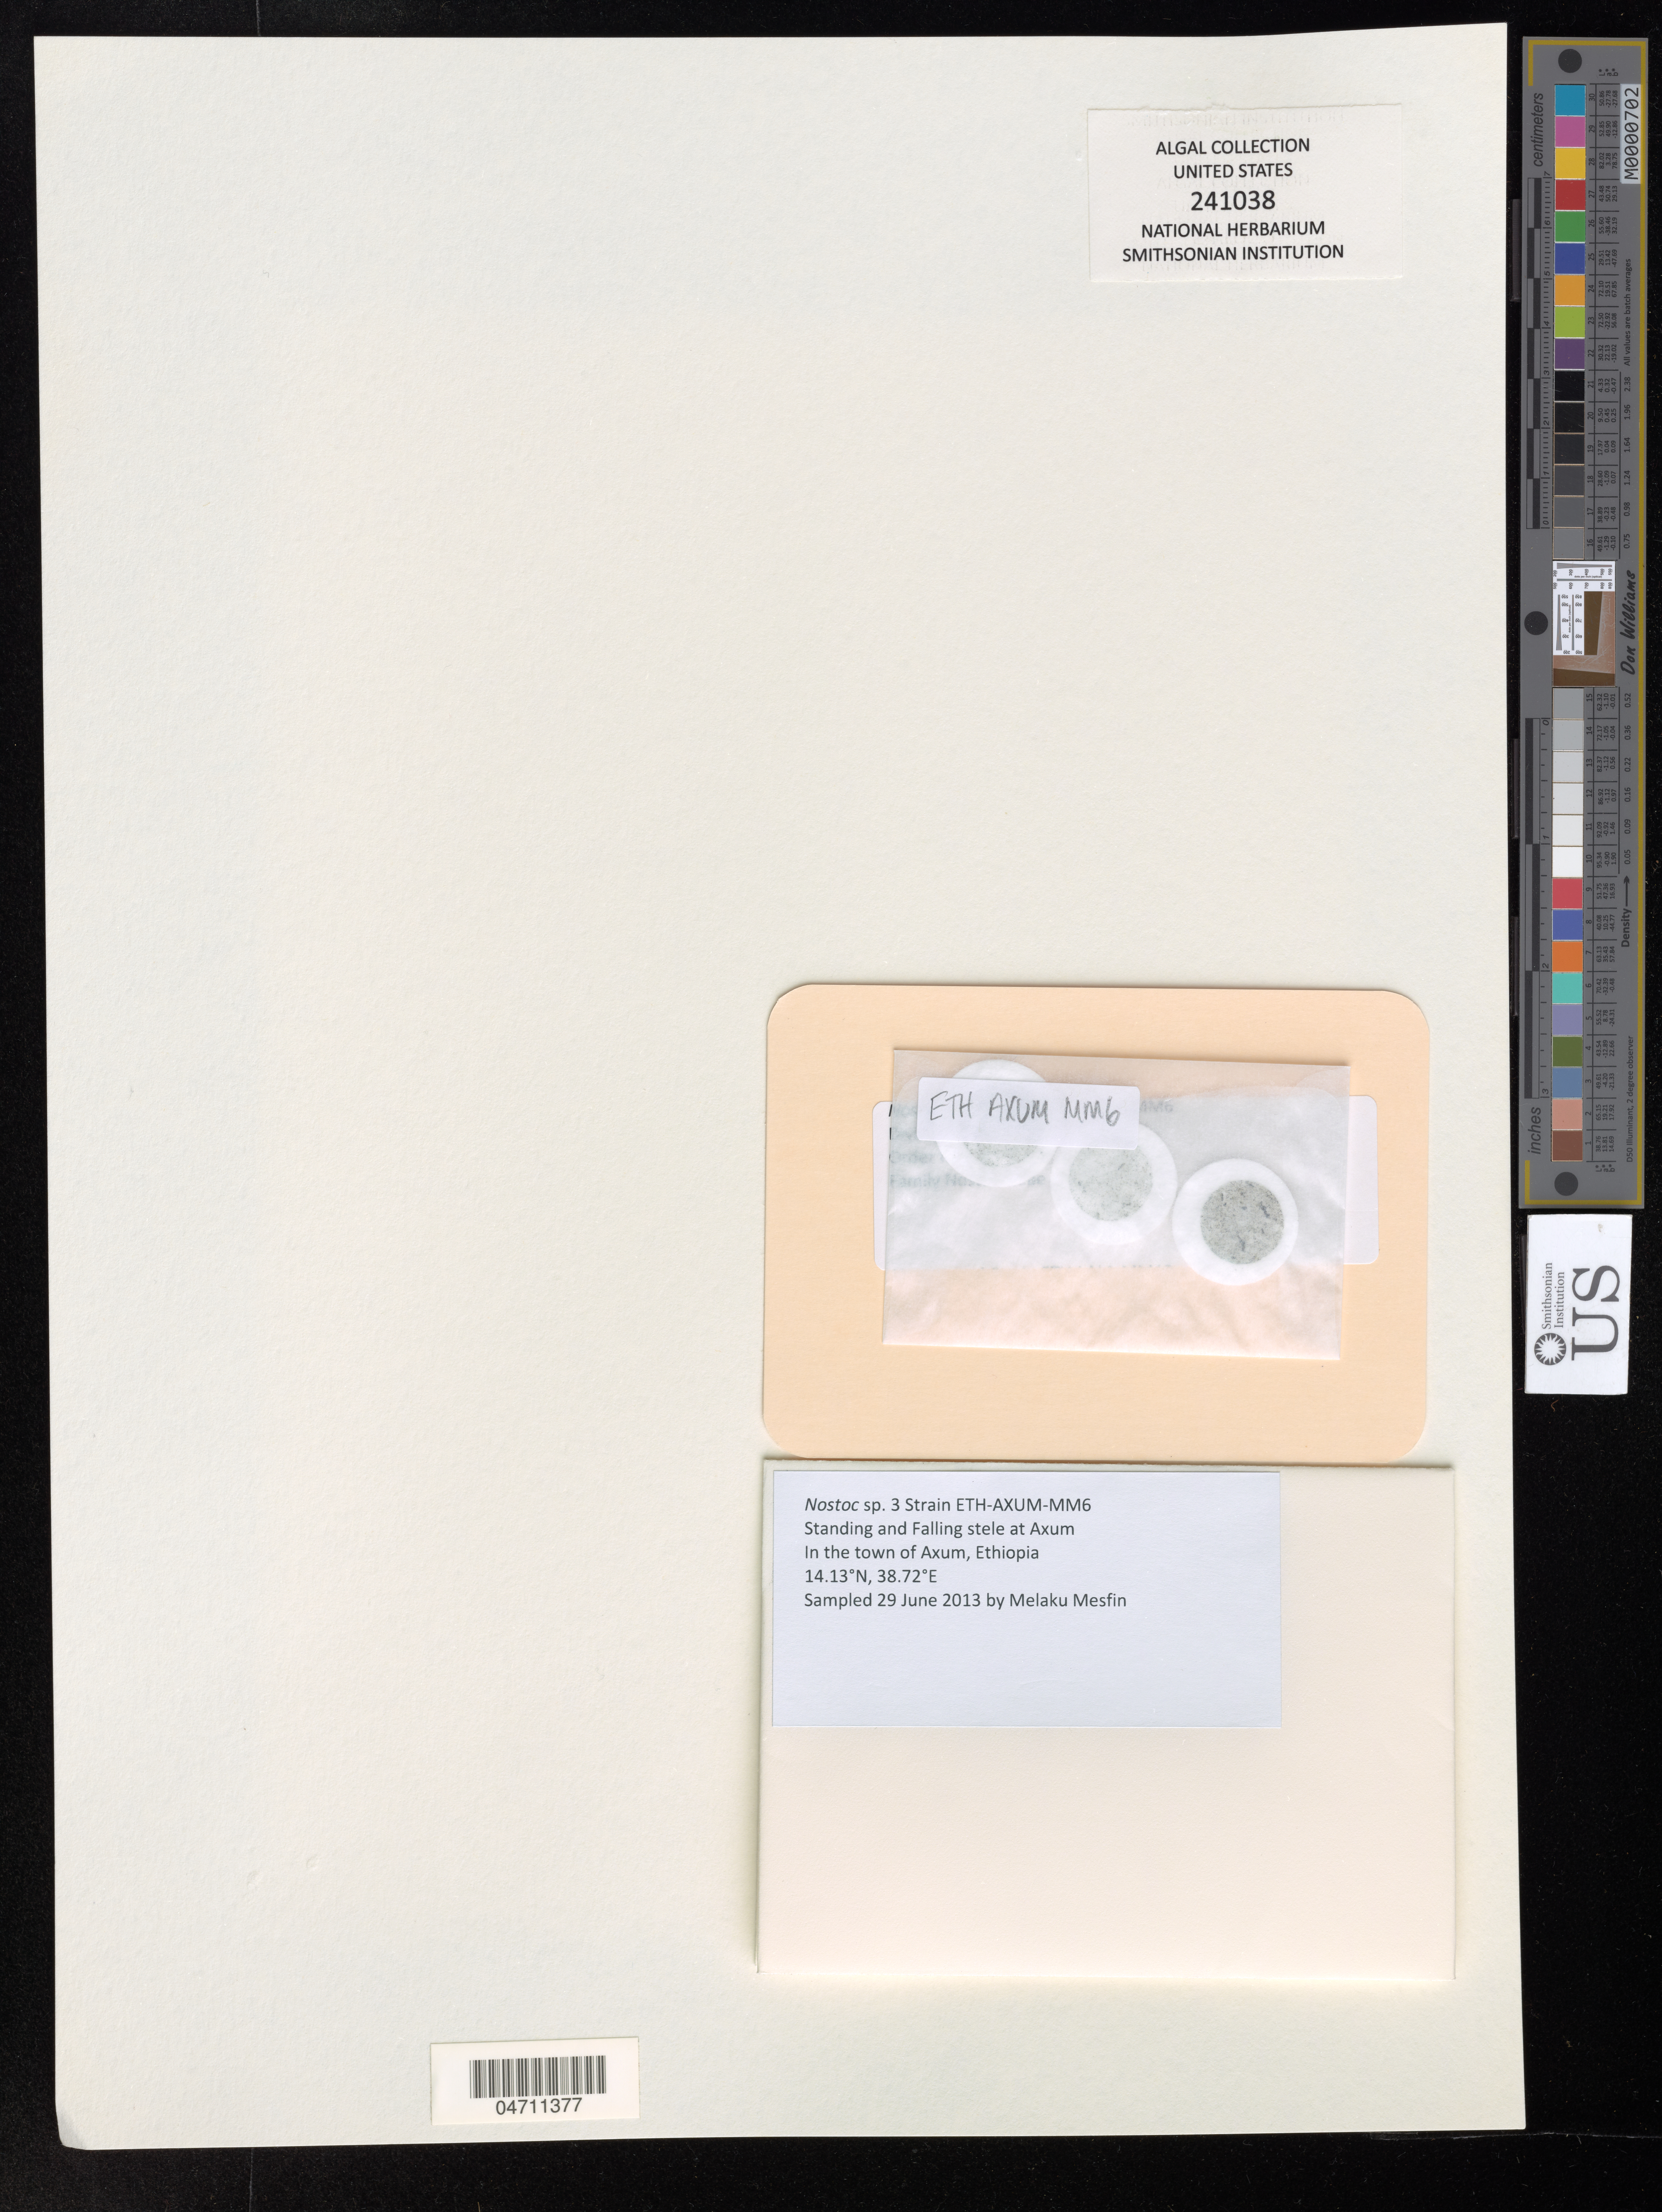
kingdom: Bacteria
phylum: Cyanobacteria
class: Cyanobacteriia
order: Cyanobacteriales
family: Nostocaceae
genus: Nostoc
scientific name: Nostoc sp.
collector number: ETH-AXUM-MM6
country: Ethiopia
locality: Axum.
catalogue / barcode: US 241038